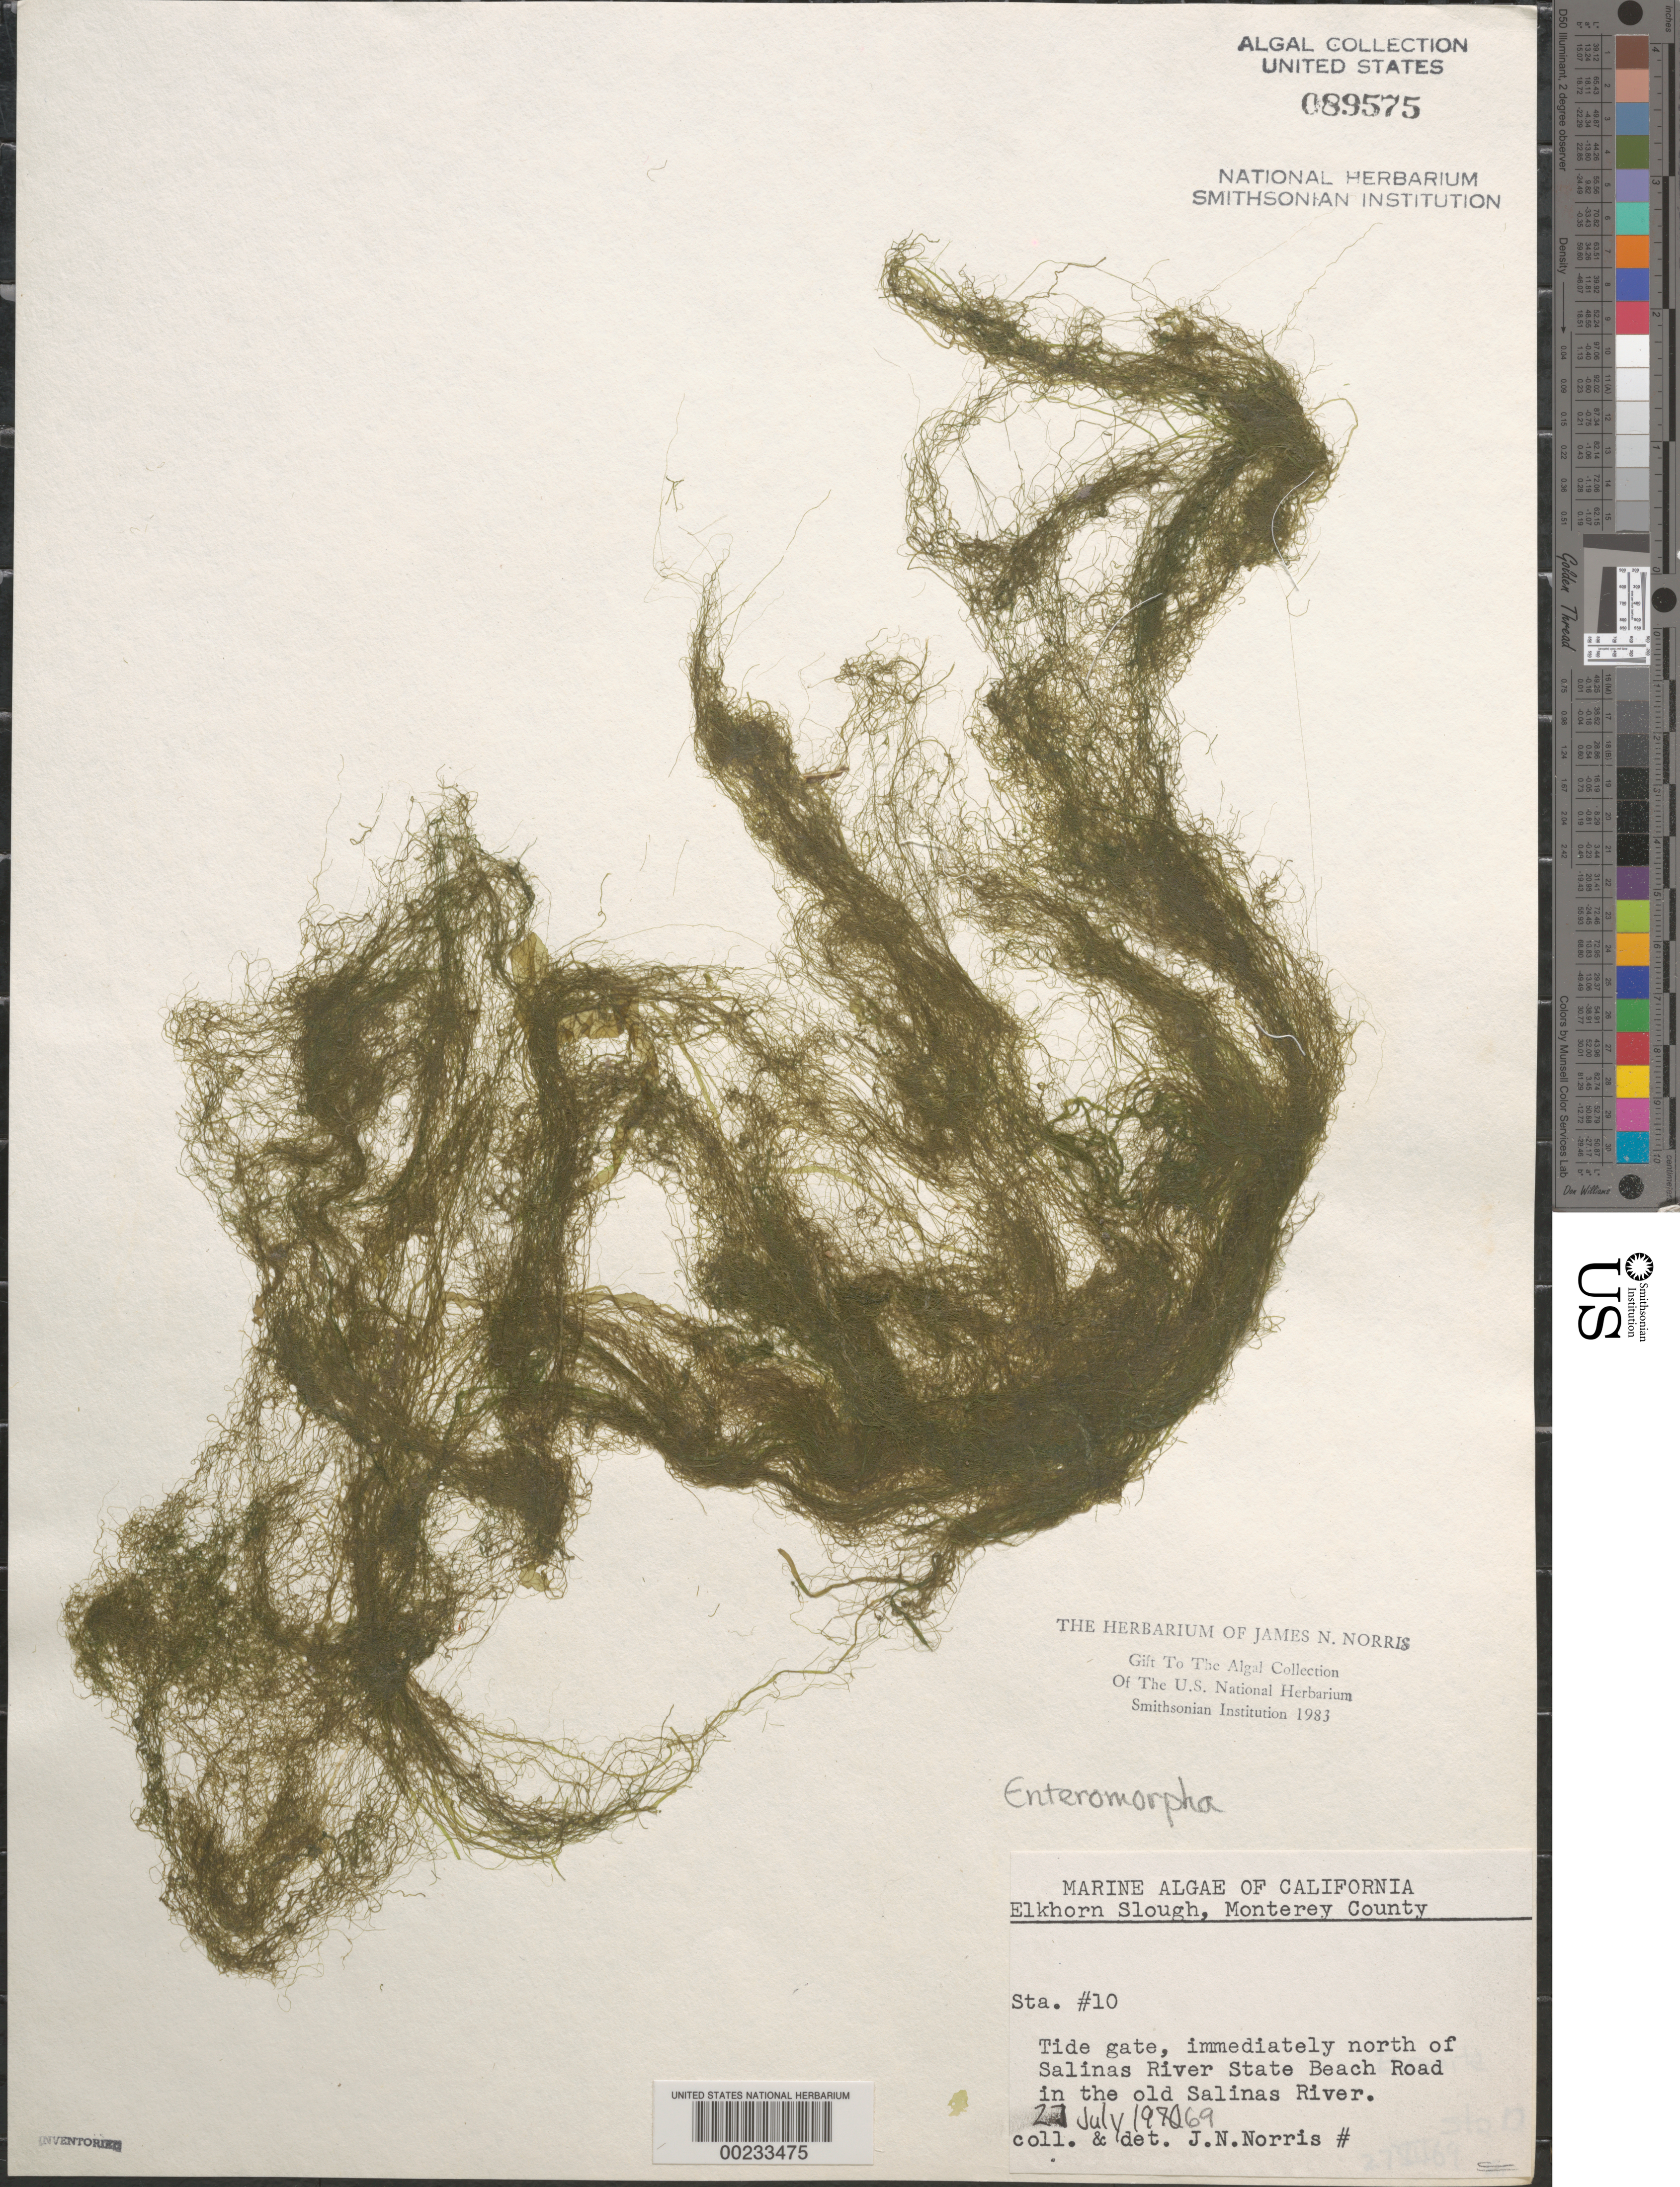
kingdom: Plantae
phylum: Chlorophyta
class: Ulvophyceae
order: Ulvales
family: Ulvaceae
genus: Ulva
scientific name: Ulva sp.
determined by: Algae name updating Project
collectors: J. N. Norris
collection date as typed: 27 Jul 1969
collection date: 1969-07-27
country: United States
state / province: California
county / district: Monterey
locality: Old Salinas River, Elkhorn Slough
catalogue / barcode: US 89575